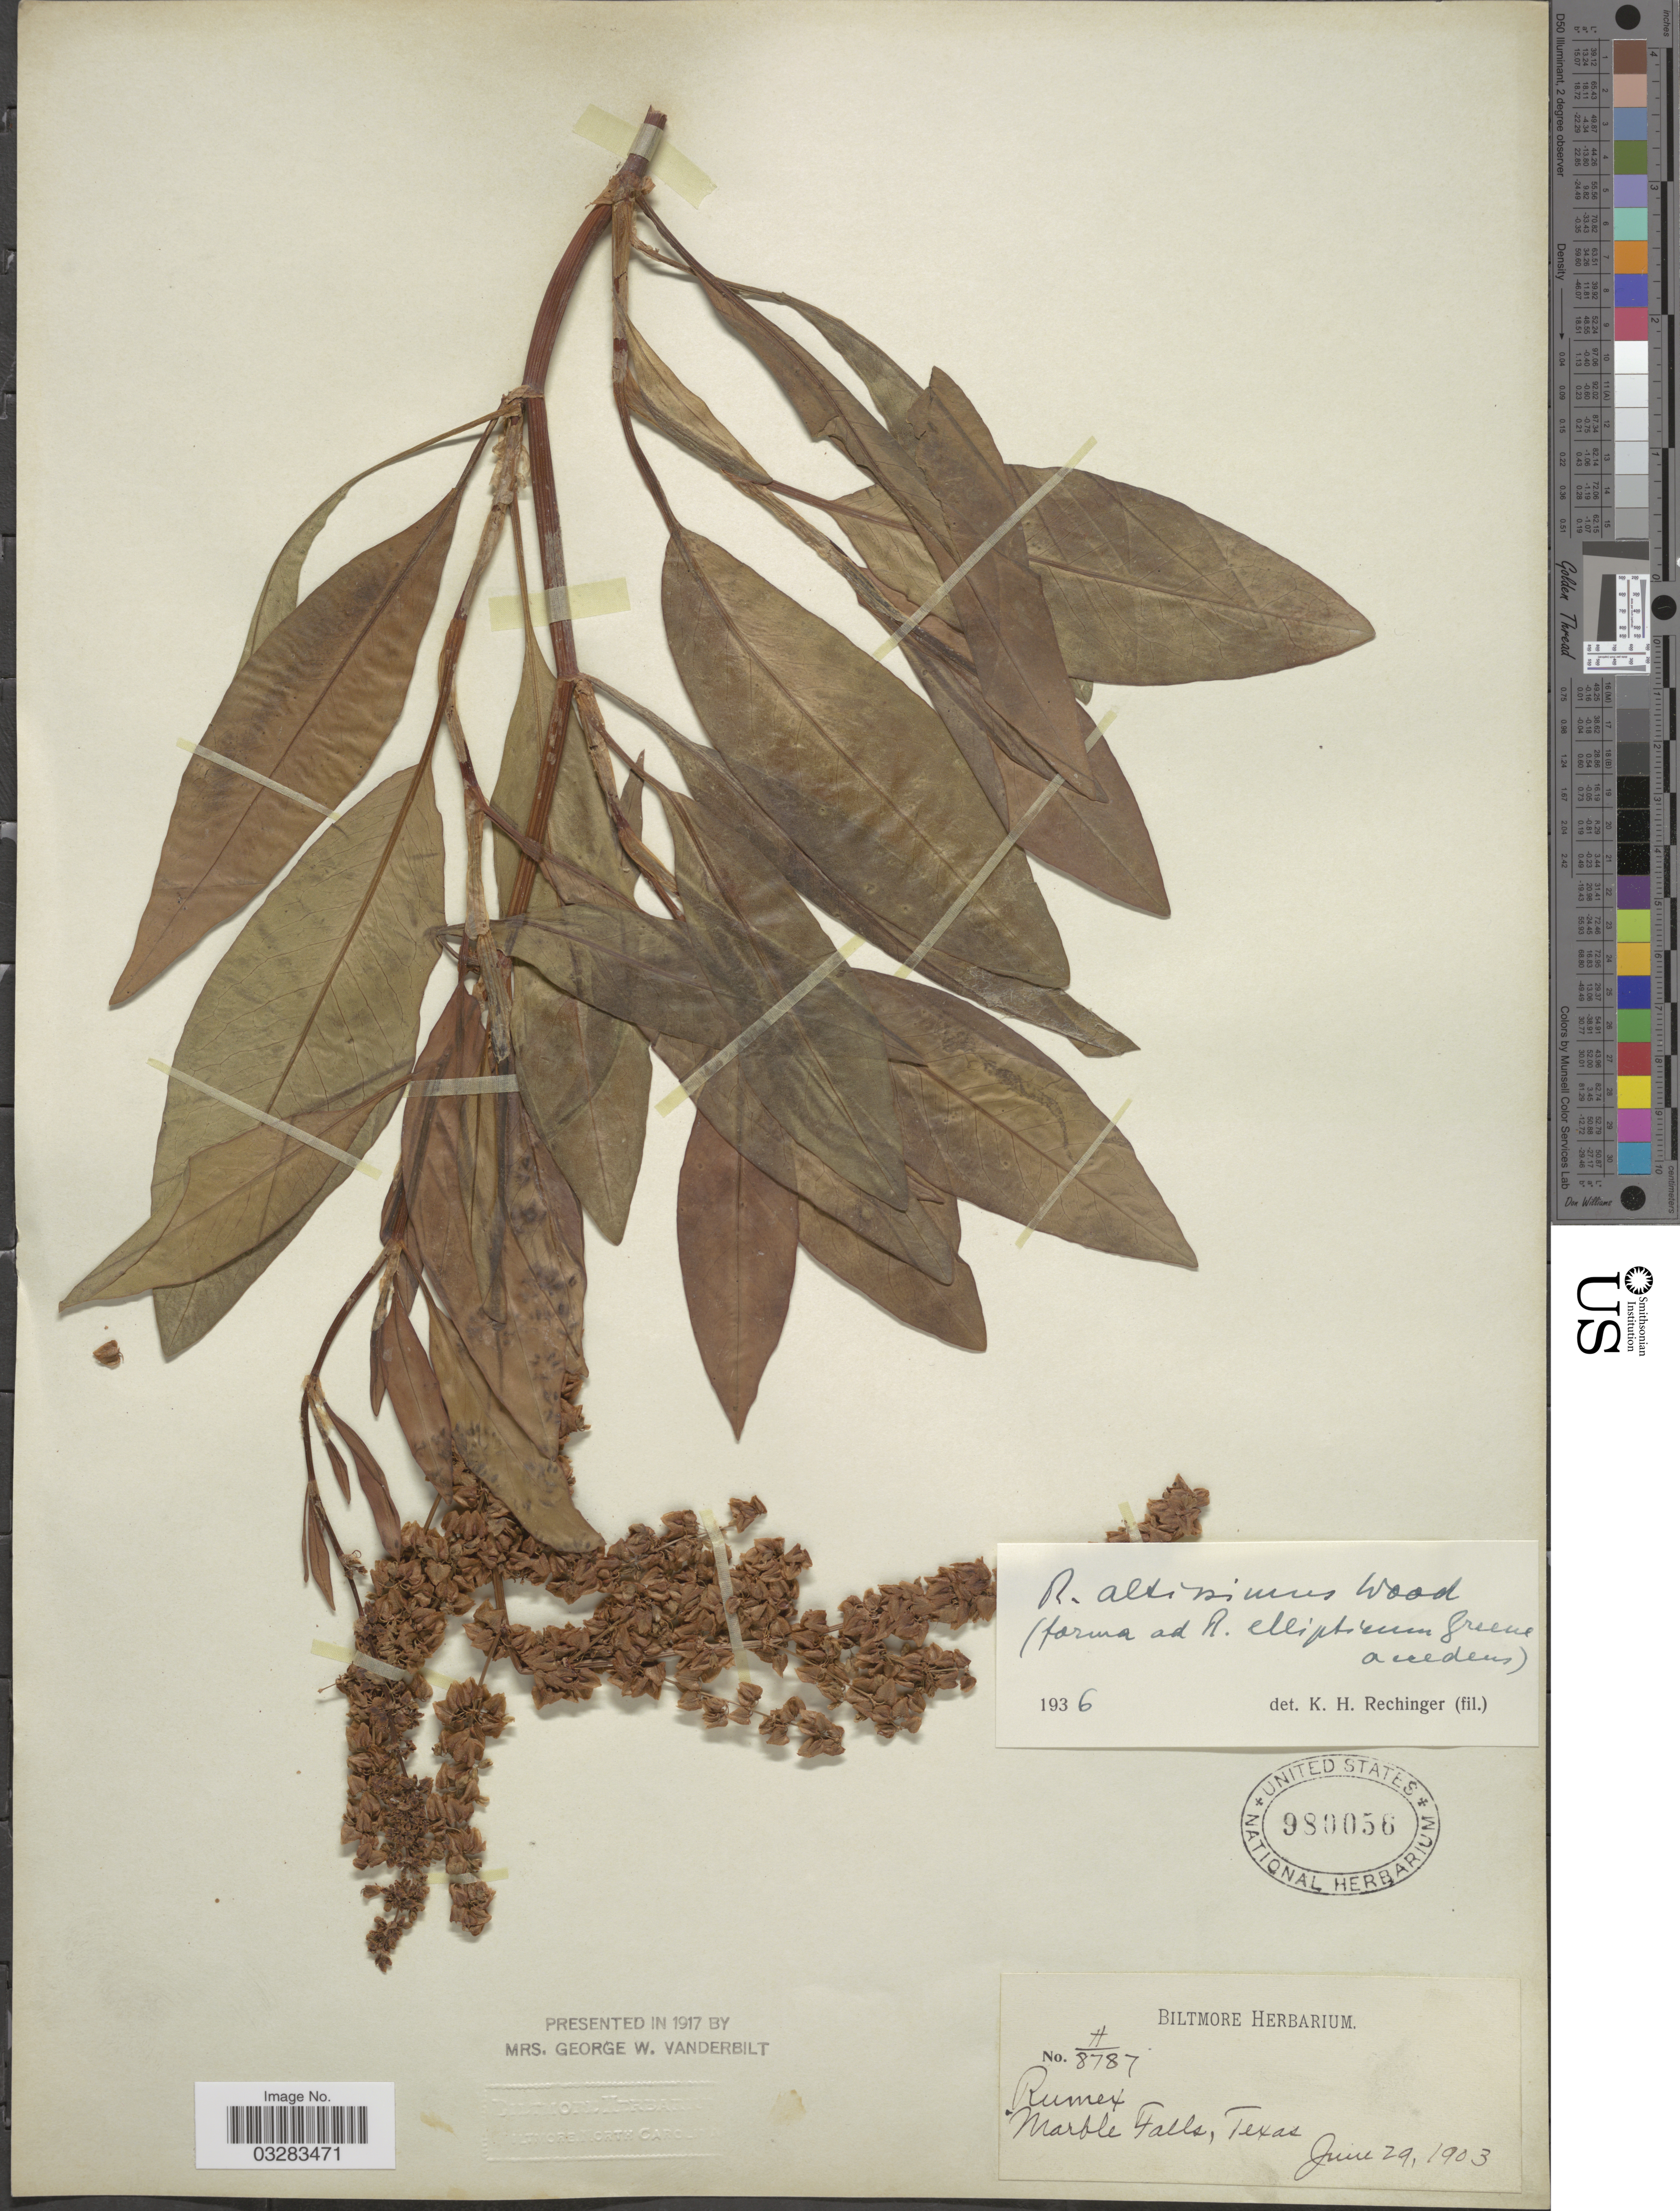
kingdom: Plantae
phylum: Tracheophyta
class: Magnoliopsida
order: Caryophyllales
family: Polygonaceae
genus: Rumex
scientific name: Rumex altissimus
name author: Alph. Wood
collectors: ex herb. Biltmore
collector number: H8787*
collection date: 1903-06-29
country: United States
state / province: Texas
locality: Marble Falls.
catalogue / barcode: US 980056